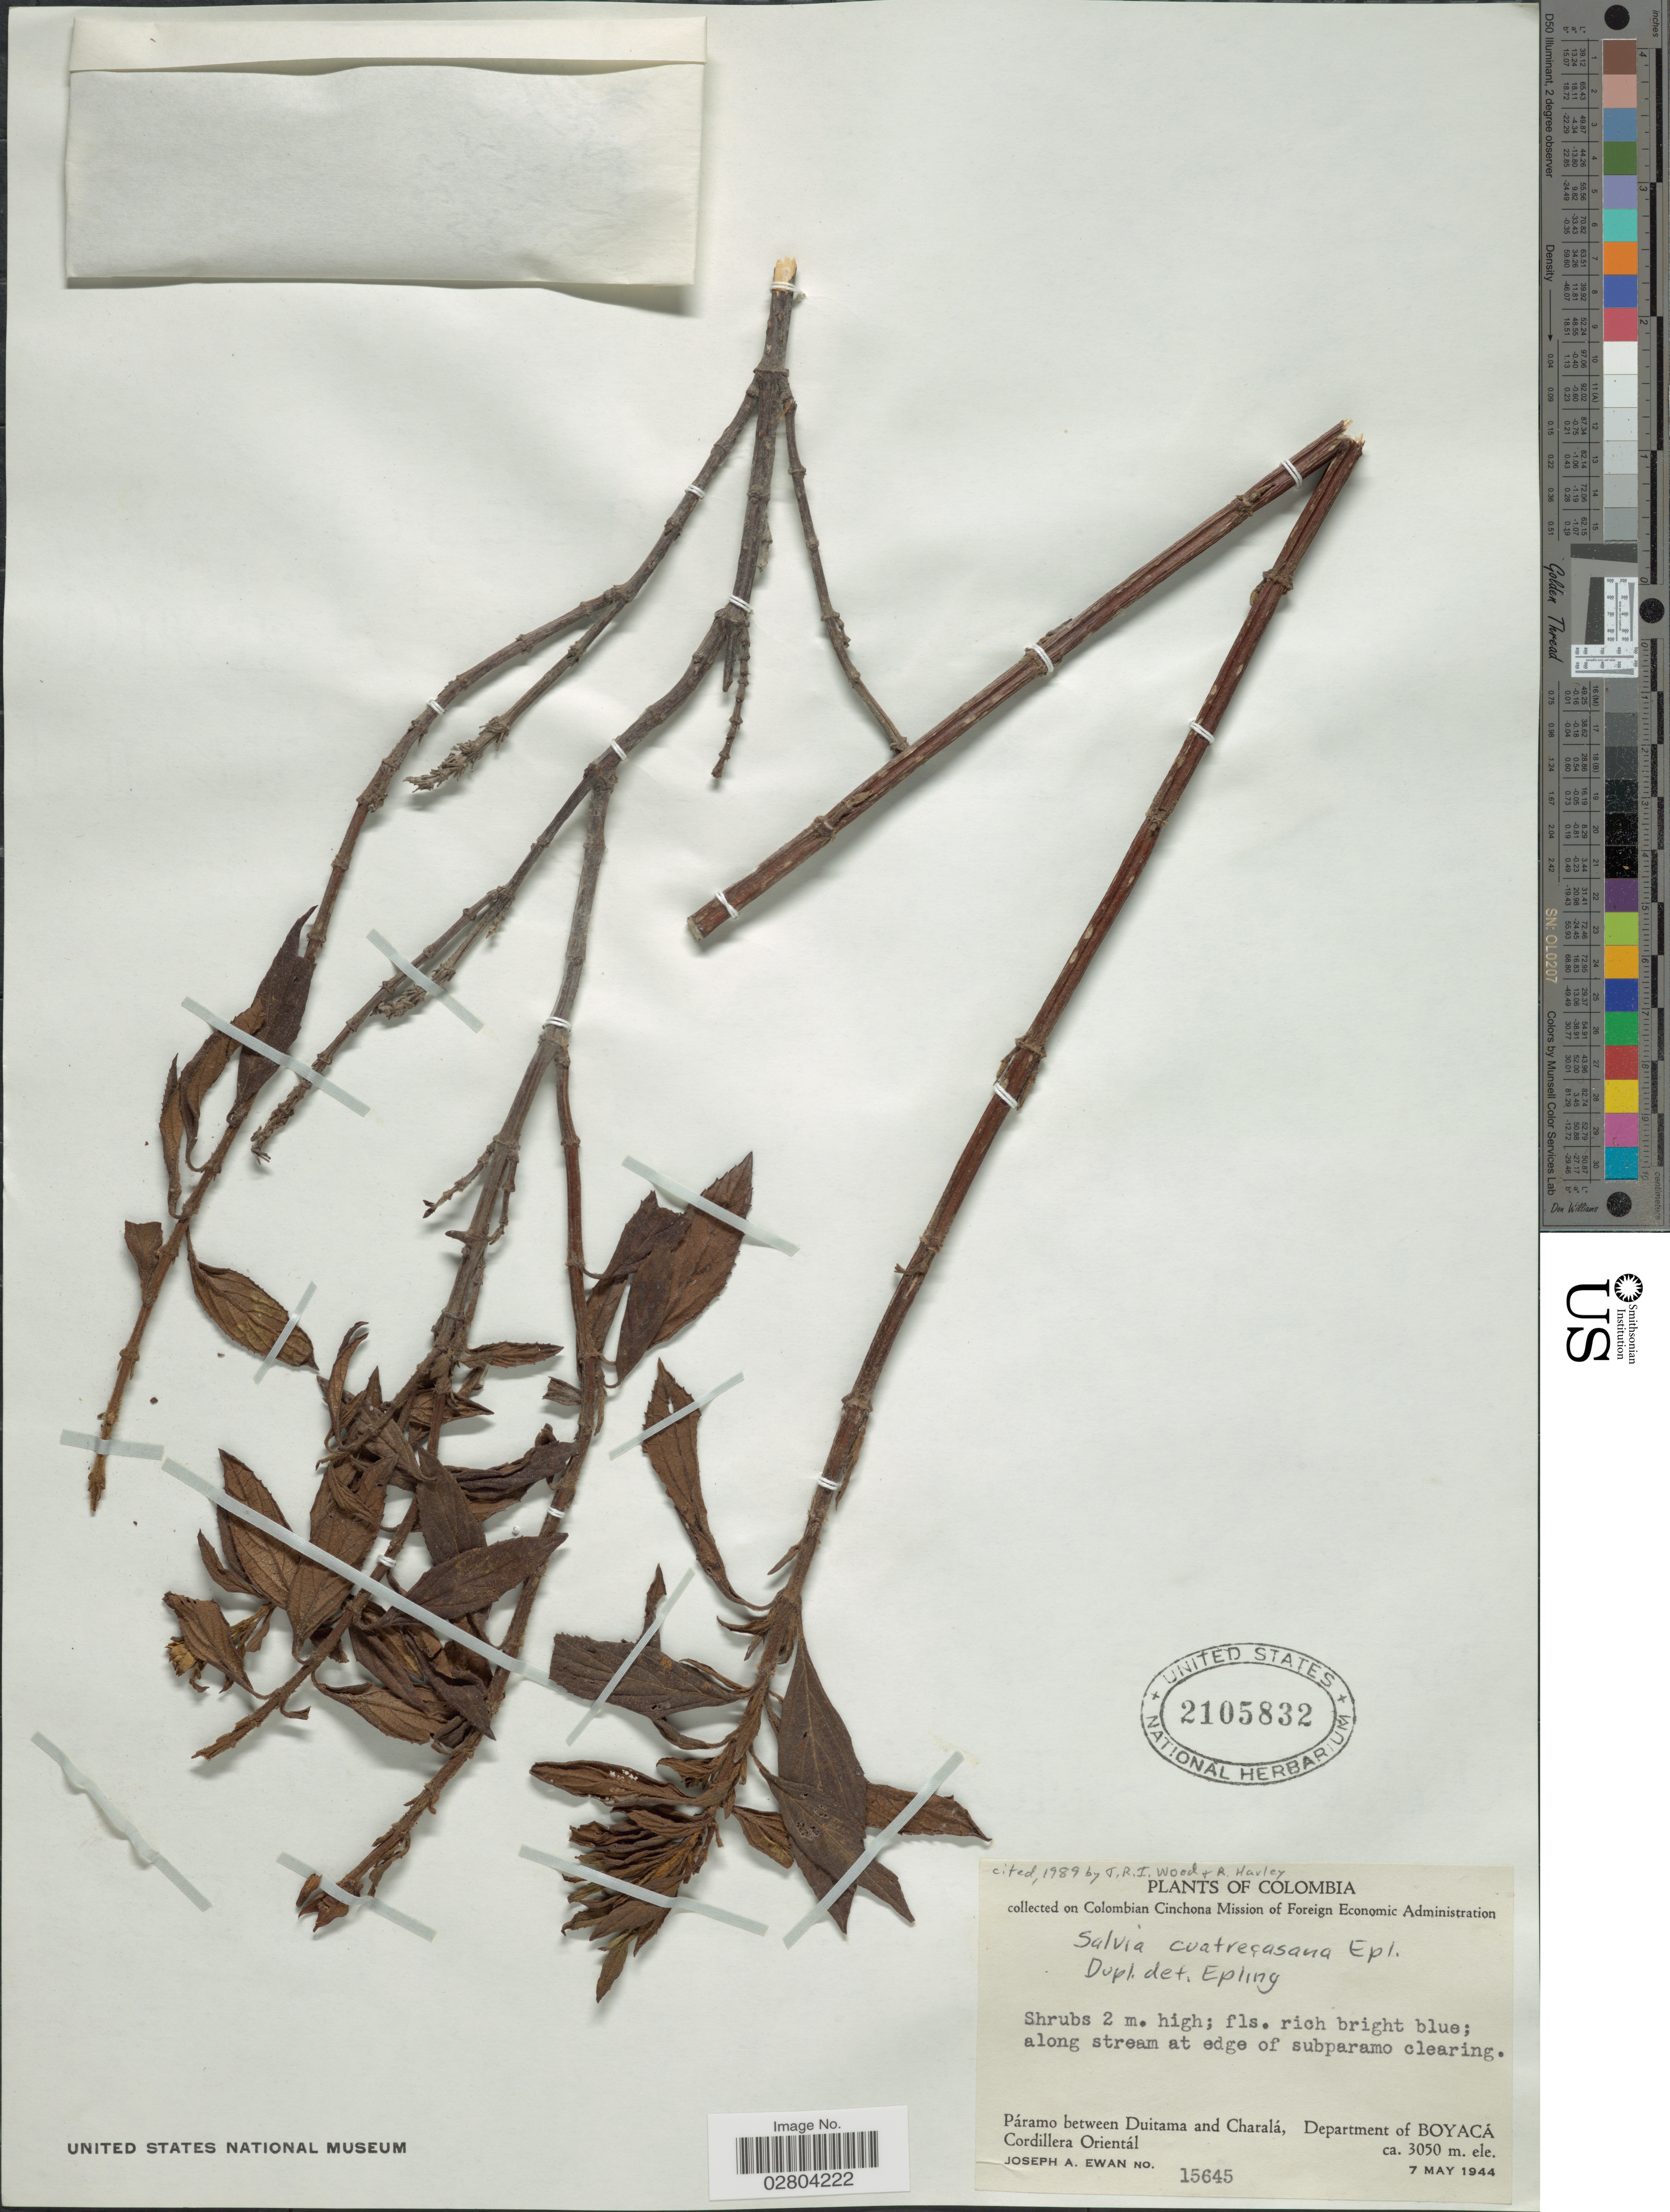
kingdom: Plantae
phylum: Tracheophyta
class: Magnoliopsida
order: Lamiales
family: Lamiaceae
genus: Salvia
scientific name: Salvia cuatrecasana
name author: Epling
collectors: J. A. Ewan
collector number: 15645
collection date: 1944-05-07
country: Colombia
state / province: Boyacá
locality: Along stream at edge of subparamo clearing. Páramo between Duitama and Charalá, Department of Boyacá. Cordillera Orientál.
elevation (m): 3050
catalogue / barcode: US 2105832